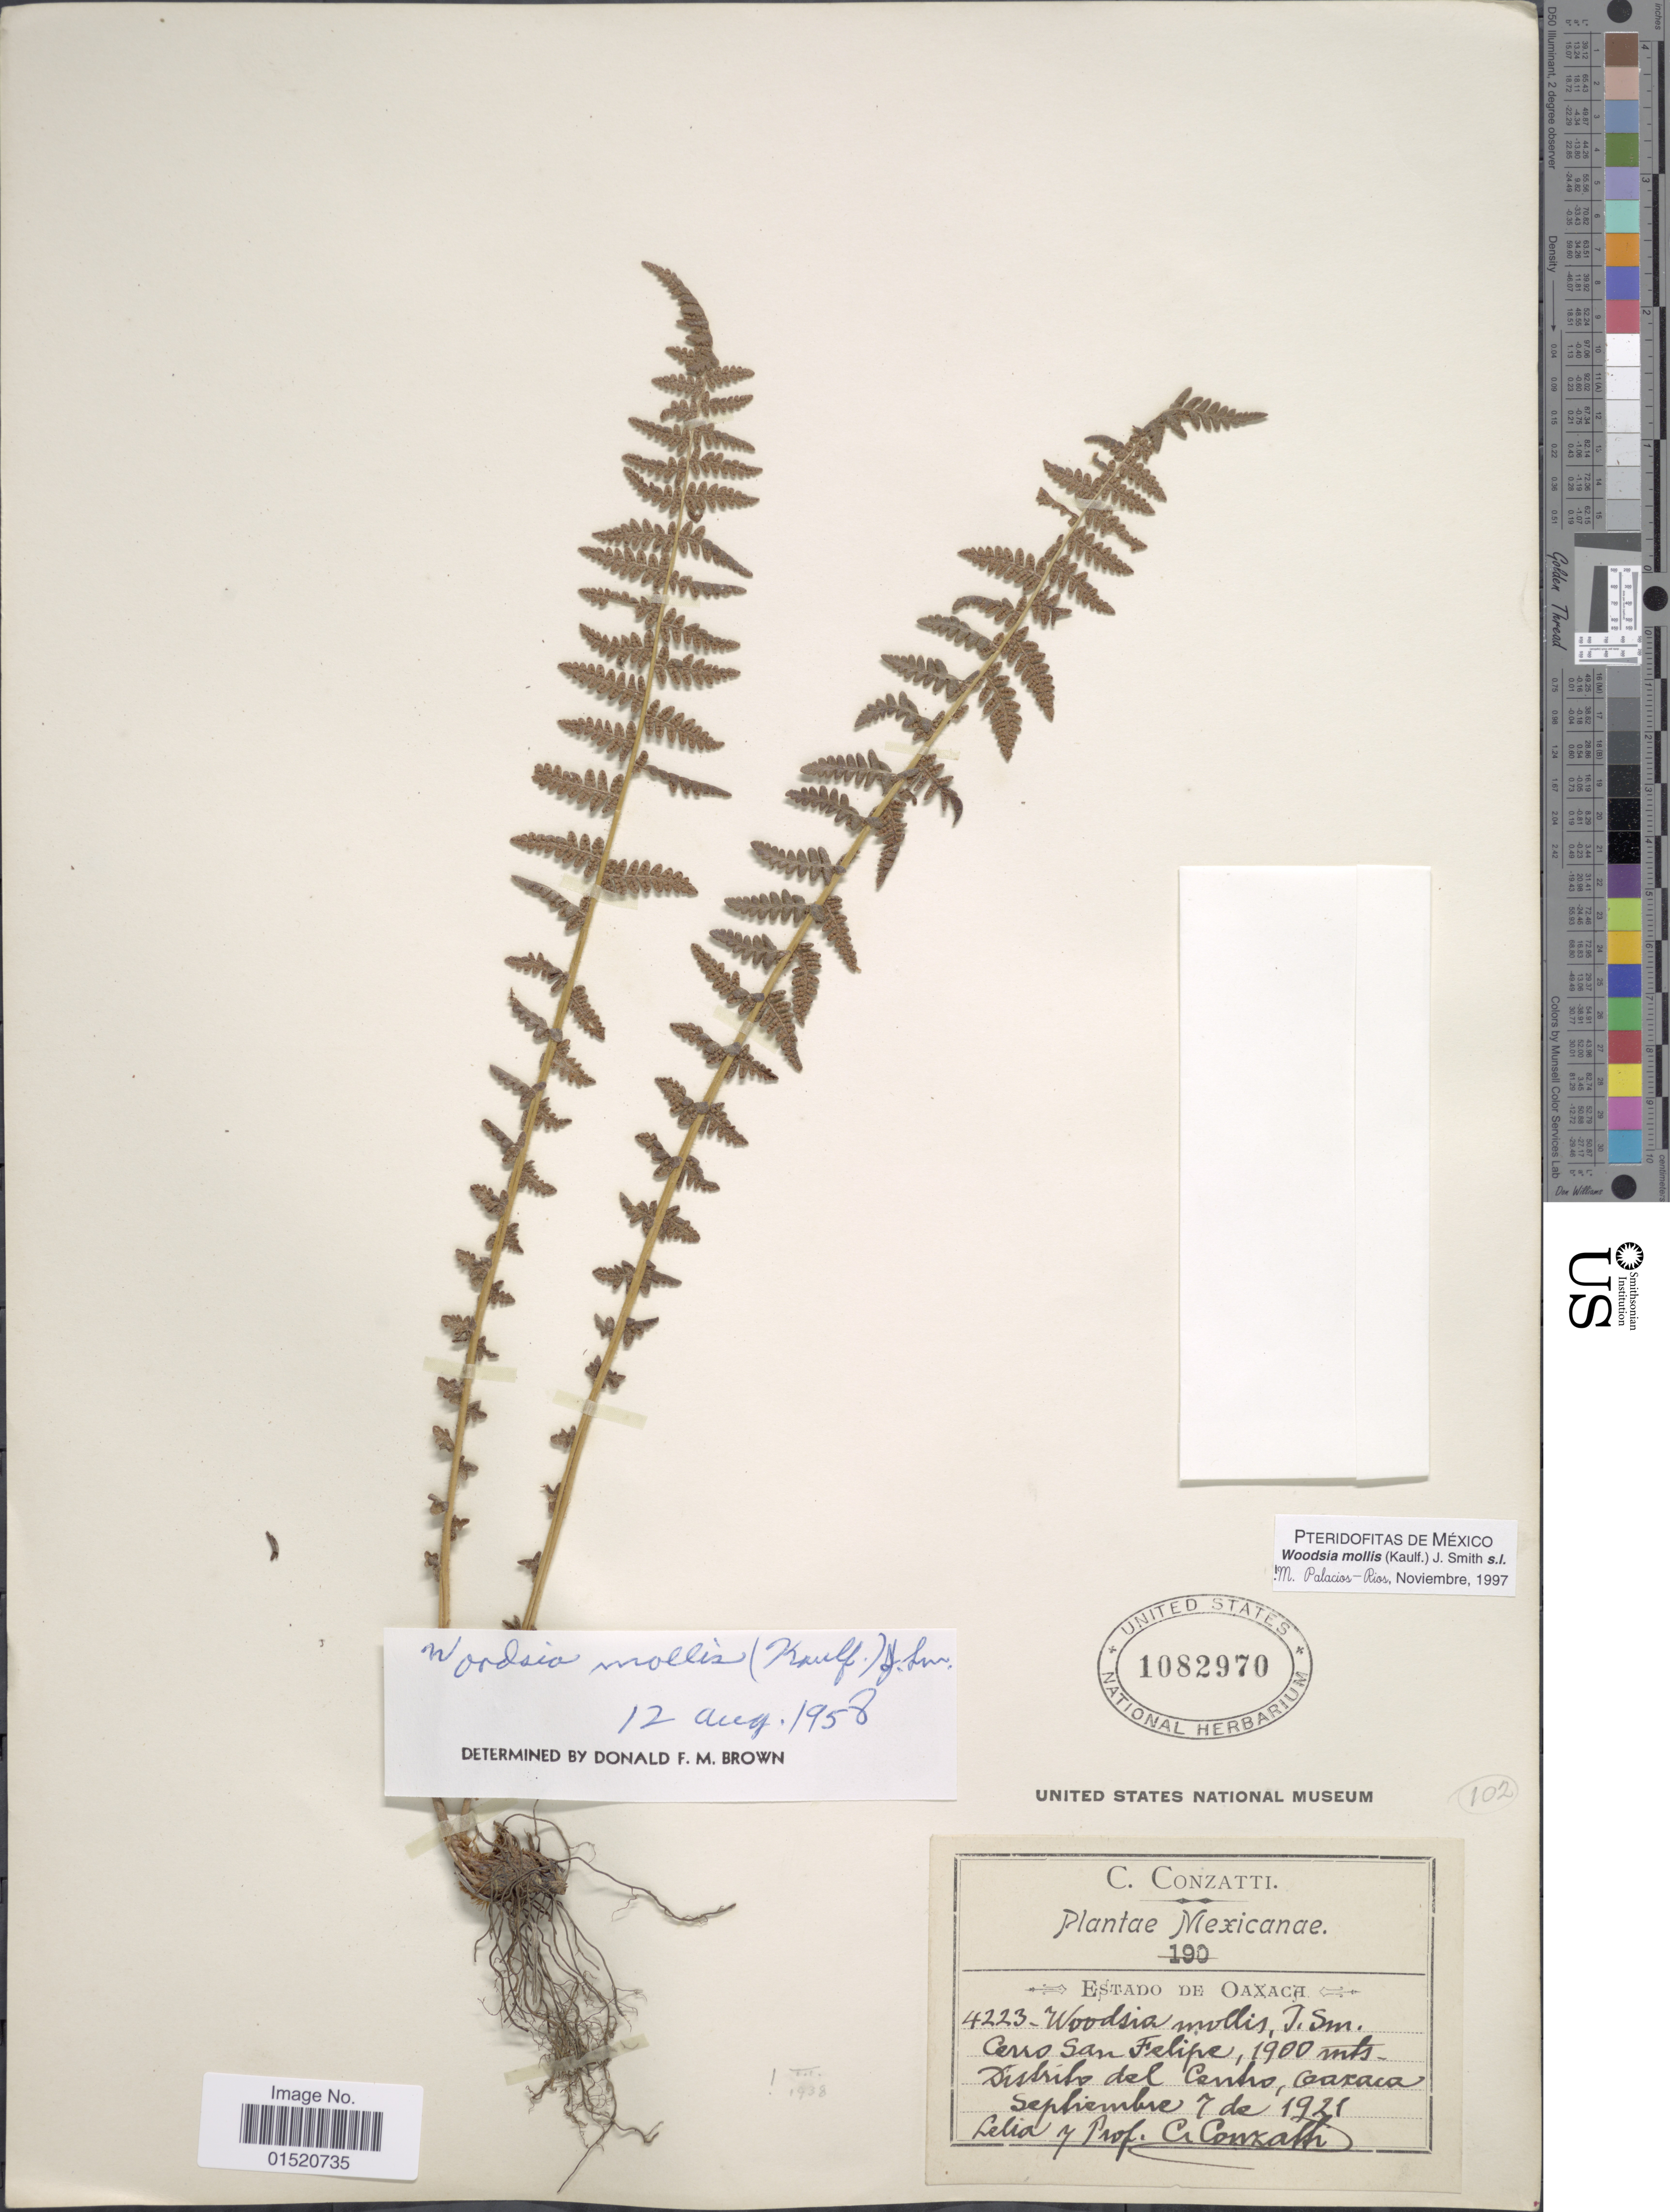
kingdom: Plantae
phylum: Tracheophyta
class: Polypodiopsida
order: Polypodiales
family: Woodsiaceae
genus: Woodsia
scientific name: Woodsia mollis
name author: (Kaulf.) J. Sm.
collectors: L. Conzatti & C. Conzatti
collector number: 4223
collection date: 1921-09-07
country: Mexico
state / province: Oaxaca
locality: Cerro San Felipe, Distrito del Centro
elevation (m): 1900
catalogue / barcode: US 1082970